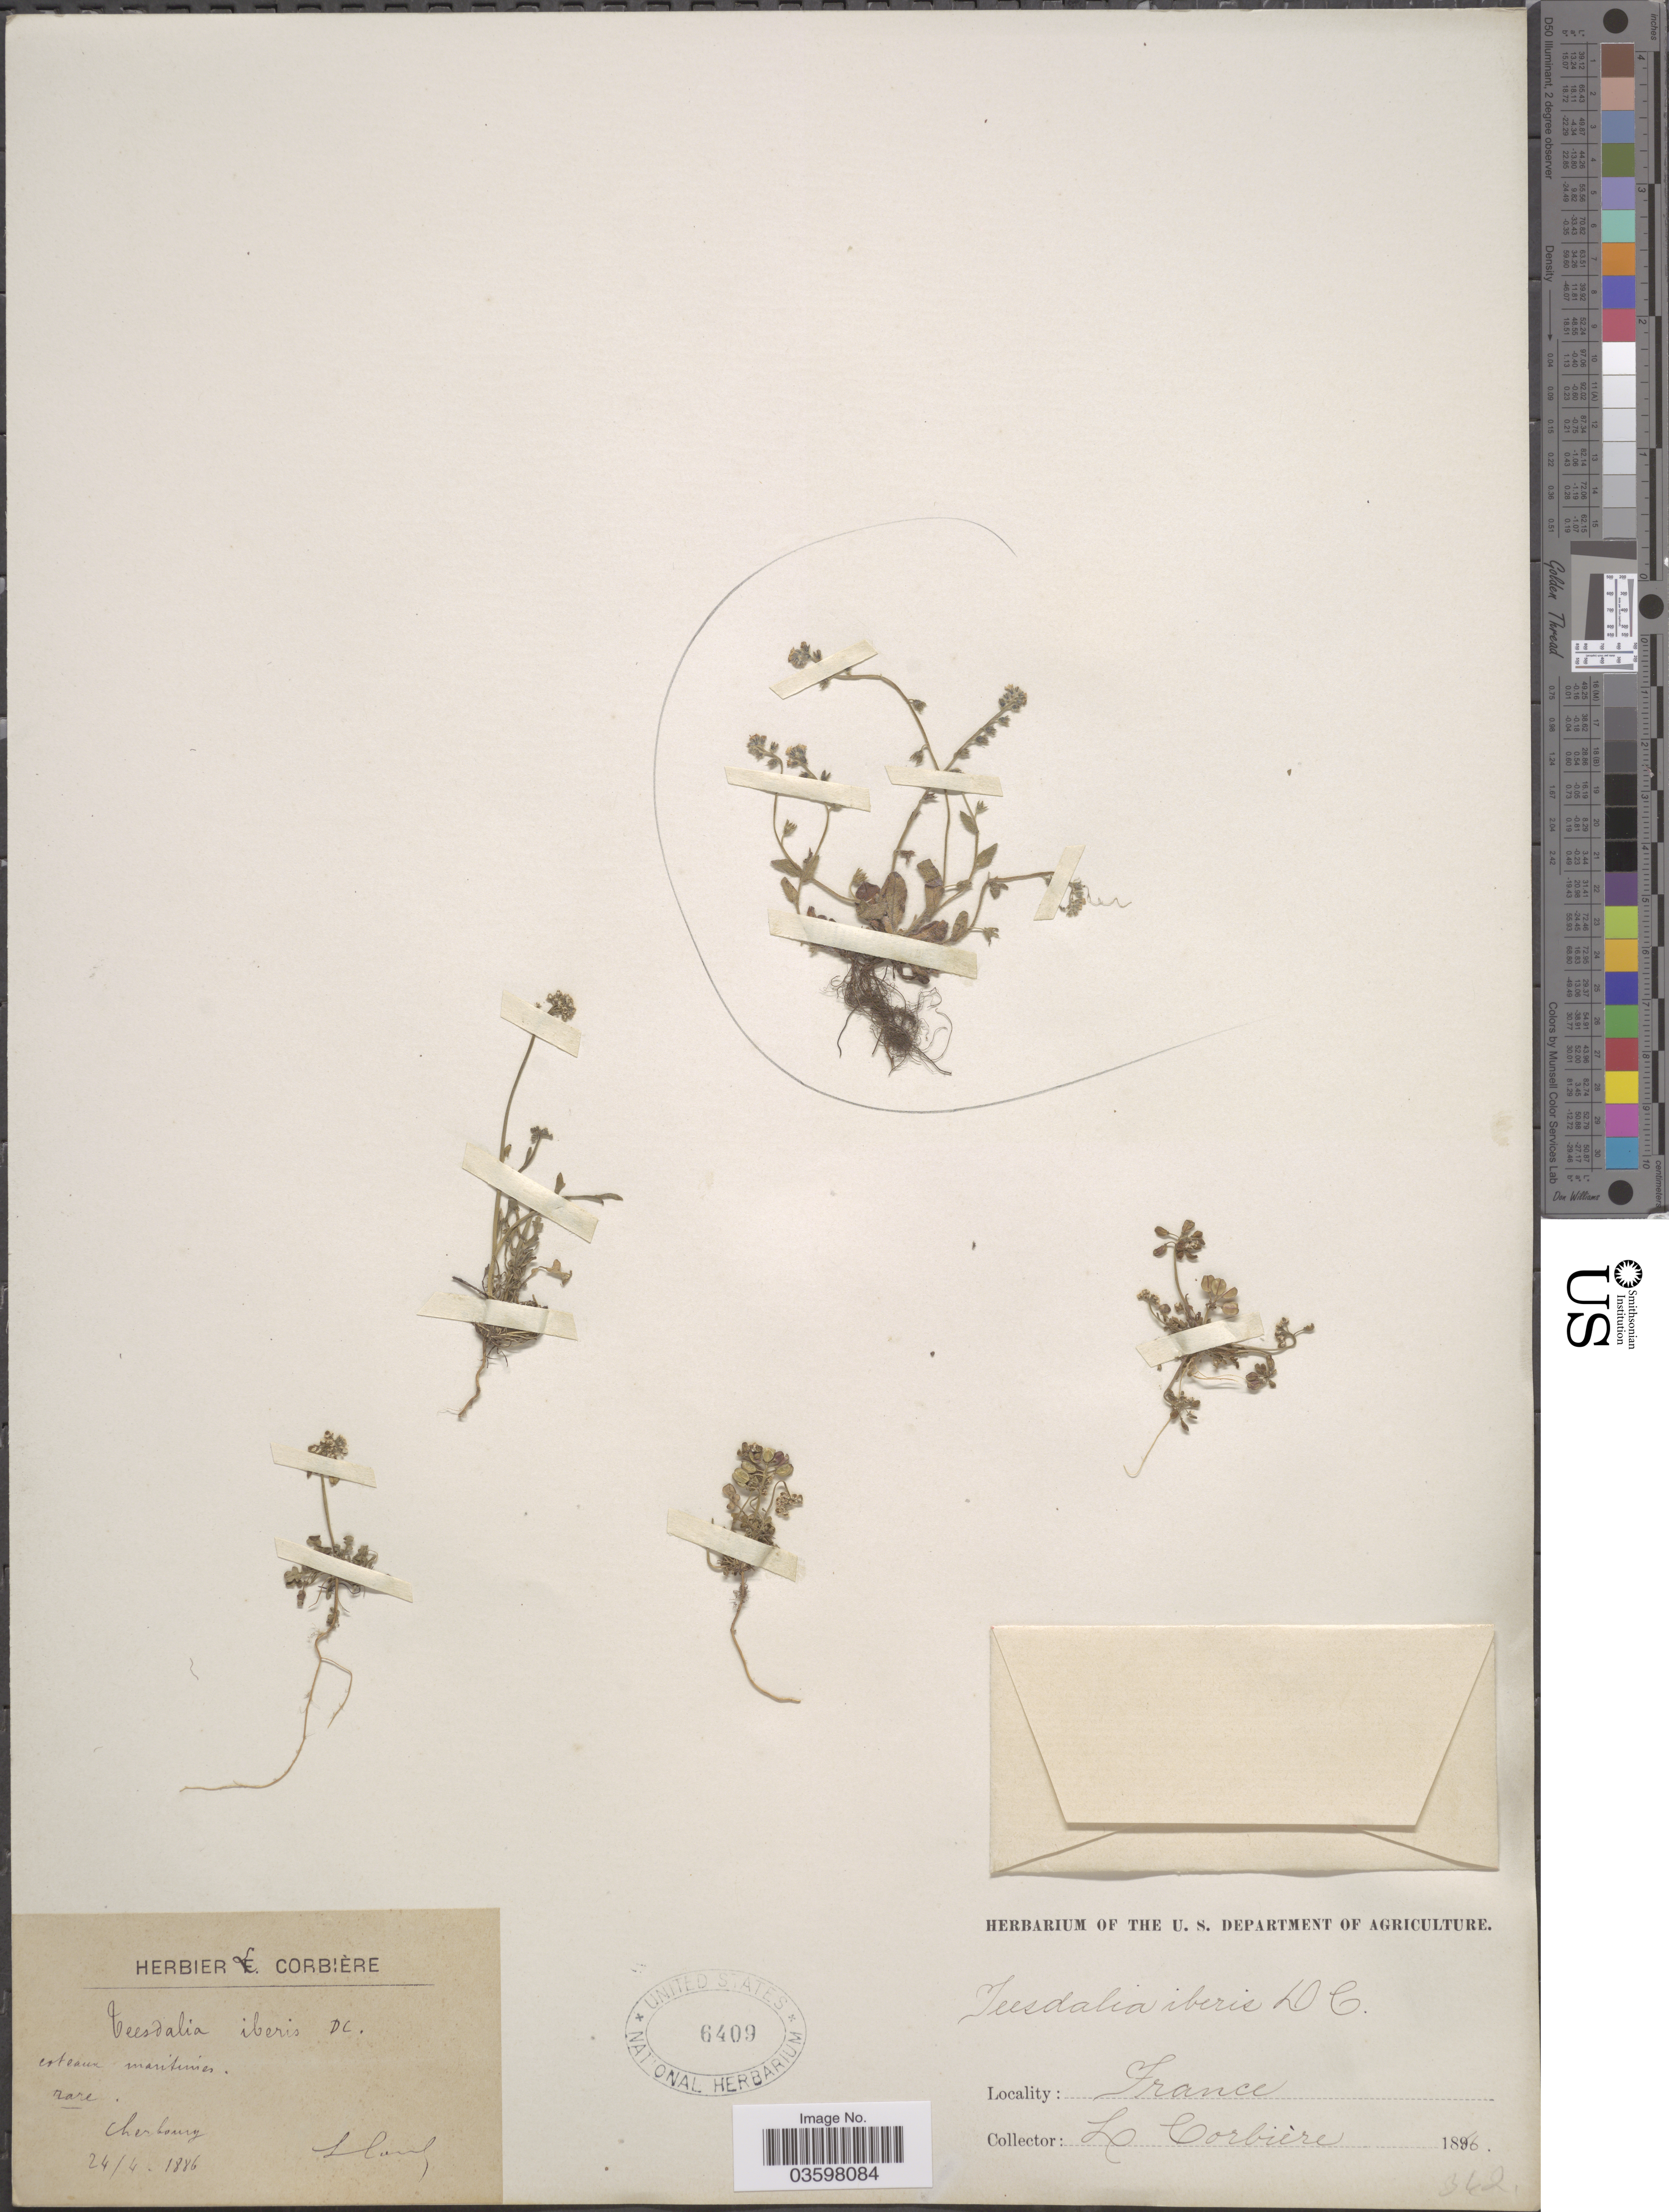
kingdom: Plantae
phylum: Tracheophyta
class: Magnoliopsida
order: Brassicales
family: Brassicaceae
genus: Teesdalia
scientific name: Teesdalia iberis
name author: DC.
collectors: L. Corbière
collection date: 1886-04-24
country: France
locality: Cherbourg.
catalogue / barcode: US 6409